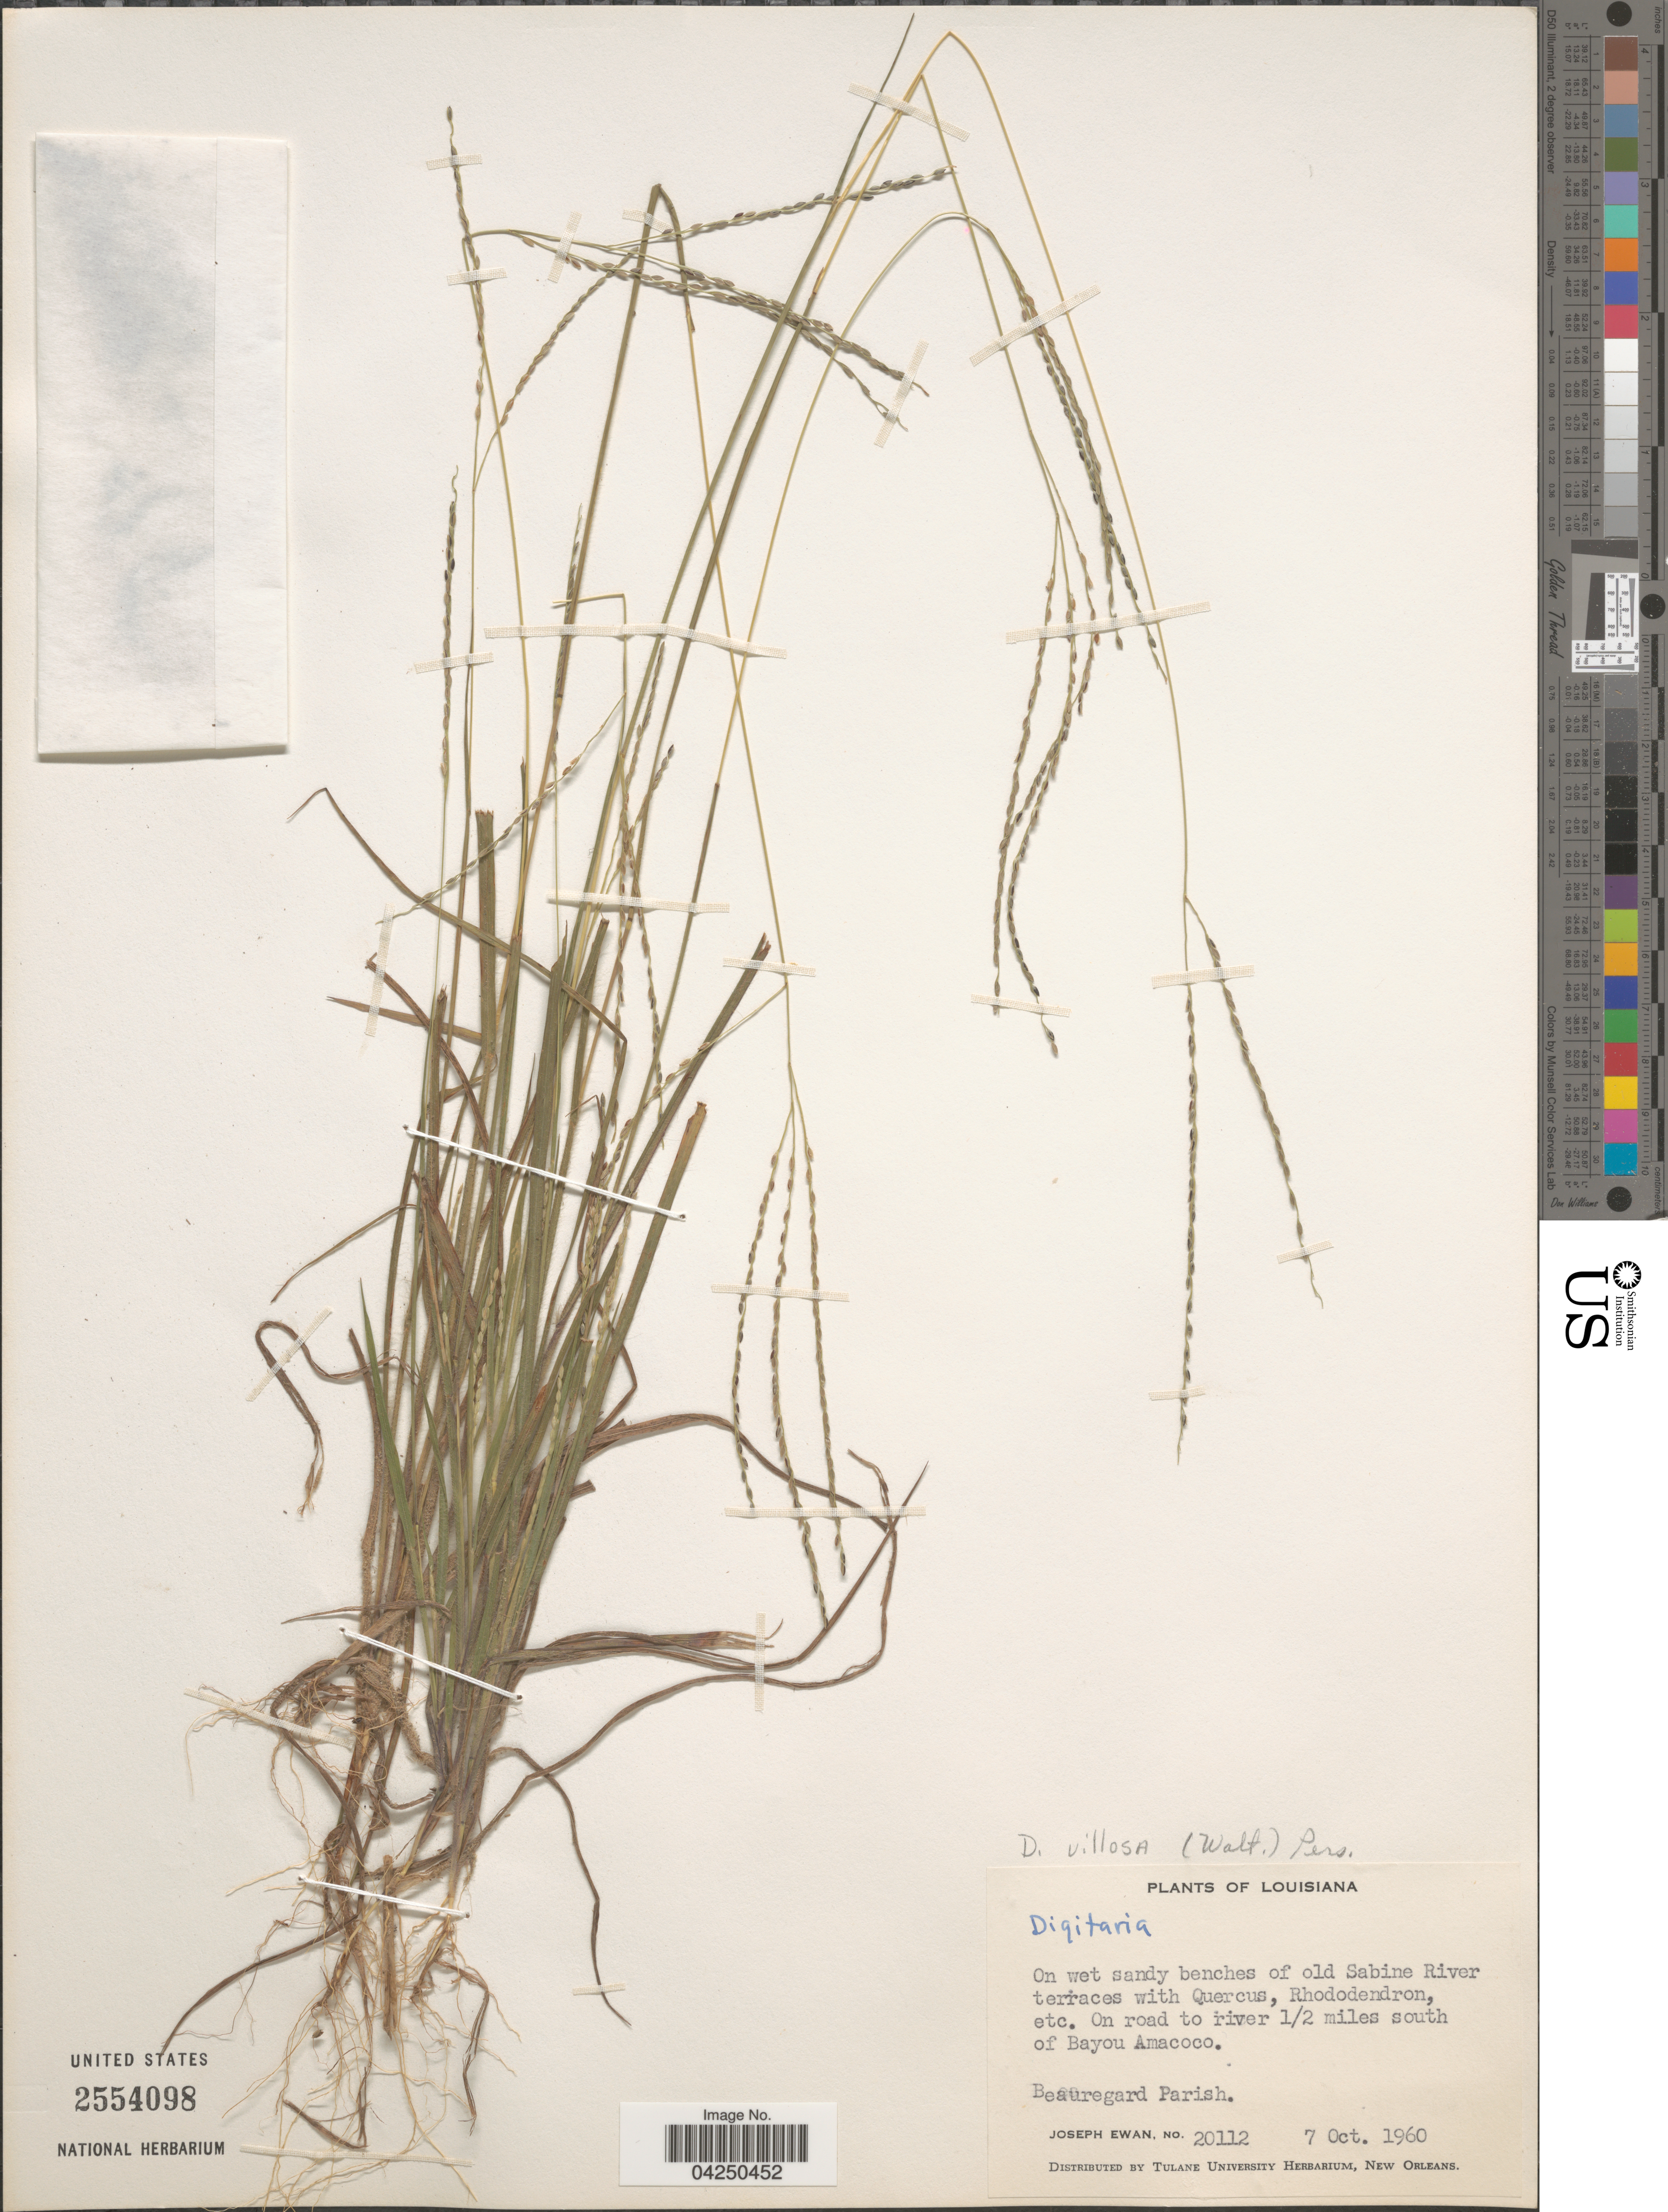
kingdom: Plantae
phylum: Tracheophyta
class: Liliopsida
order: Poales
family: Poaceae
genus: Digitaria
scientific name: Digitaria sp.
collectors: J. A. Ewan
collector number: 20112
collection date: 1960-10-07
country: United States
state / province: Louisiana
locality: On wet sandy benches of old Sabine River terraces. On road to river 1/2 miles south of Bayou Amacoco. Beauregard Parish.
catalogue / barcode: US 2554098